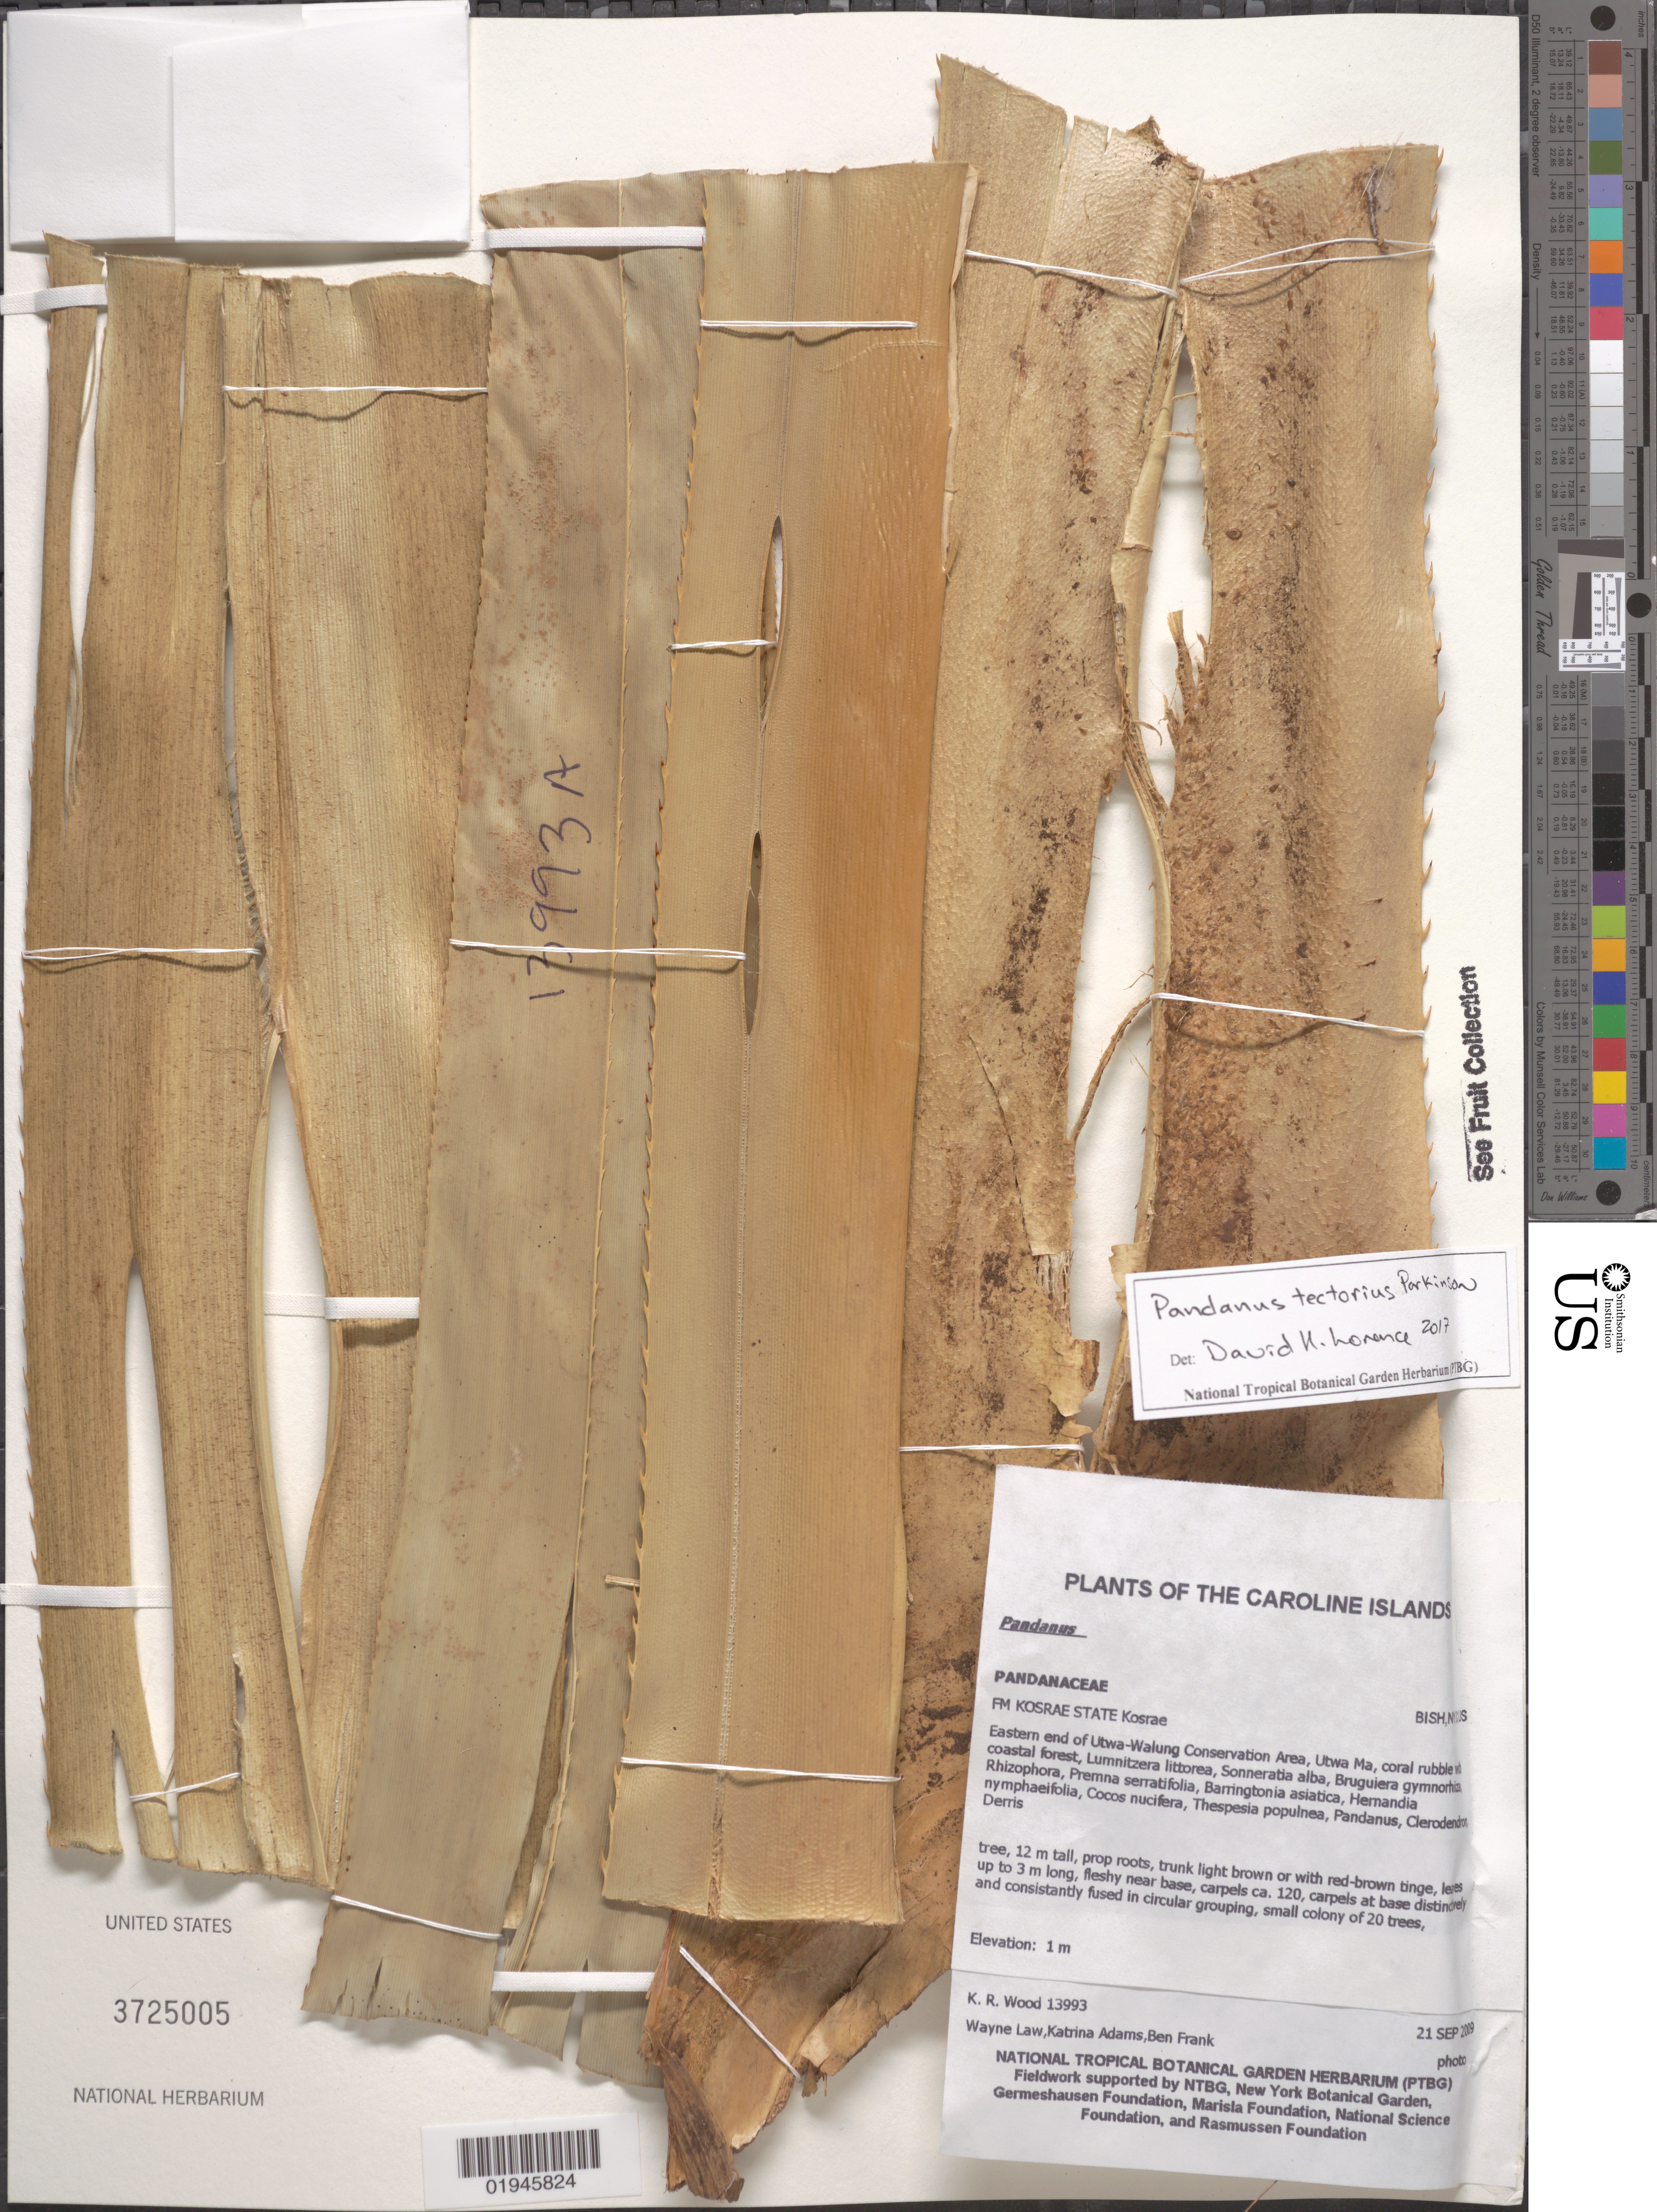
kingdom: Plantae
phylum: Tracheophyta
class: Liliopsida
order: Pandanales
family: Pandanaceae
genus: Pandanus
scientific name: Pandanus tectorius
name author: Parkinson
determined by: Lorence, David H., (PTBG), National Tropical Botanical Garden (UNITED STATES)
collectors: K. R. Wood, W. Law, K. Adams & B. Frank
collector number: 13993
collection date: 2009-09-21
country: Micronesia, Federated States of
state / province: Kosrae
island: Kosrae [Kusaie]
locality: Eastern end of Utwa-Walung Conservation Area, Utwa Ma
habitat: coastal forest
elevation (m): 1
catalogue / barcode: US 3725005